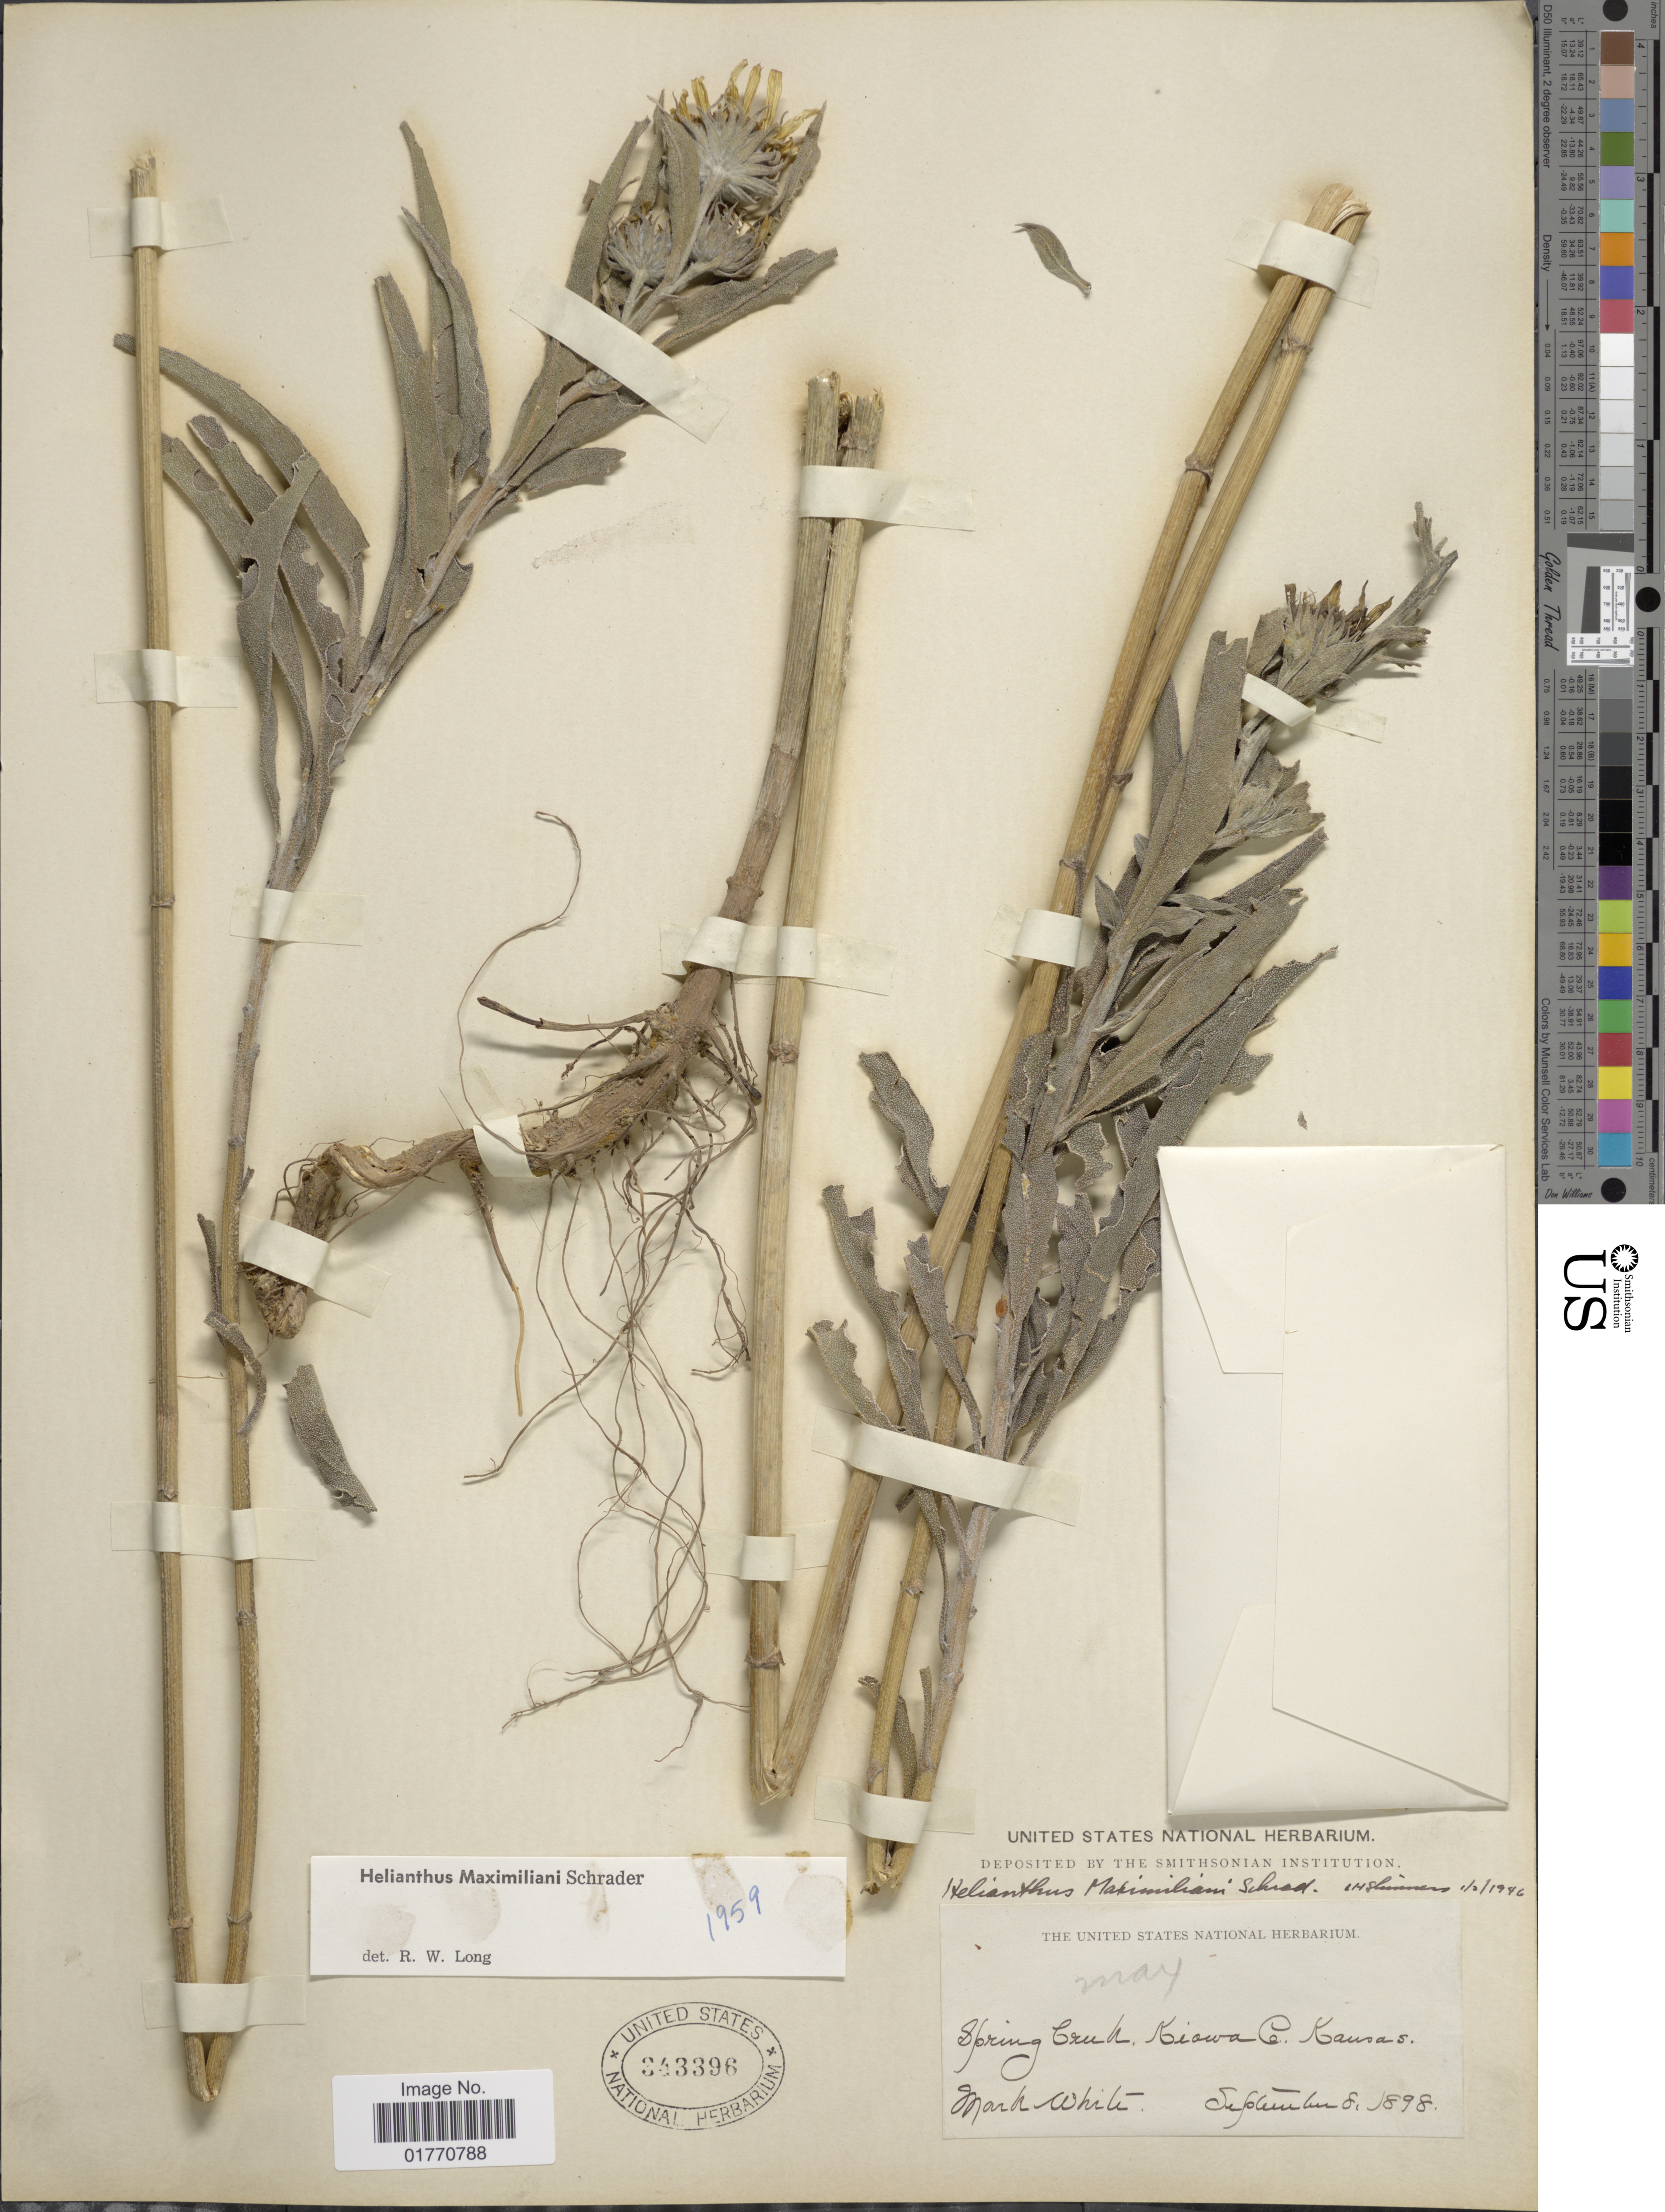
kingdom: Plantae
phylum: Tracheophyta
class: Magnoliopsida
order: Asterales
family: Asteraceae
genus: Helianthus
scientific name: Helianthus maximiliani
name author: Schrad.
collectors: M. White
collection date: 1898-09-08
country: United States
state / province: Kansas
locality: Spring Creek, Kiowa Co.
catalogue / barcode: US 343396